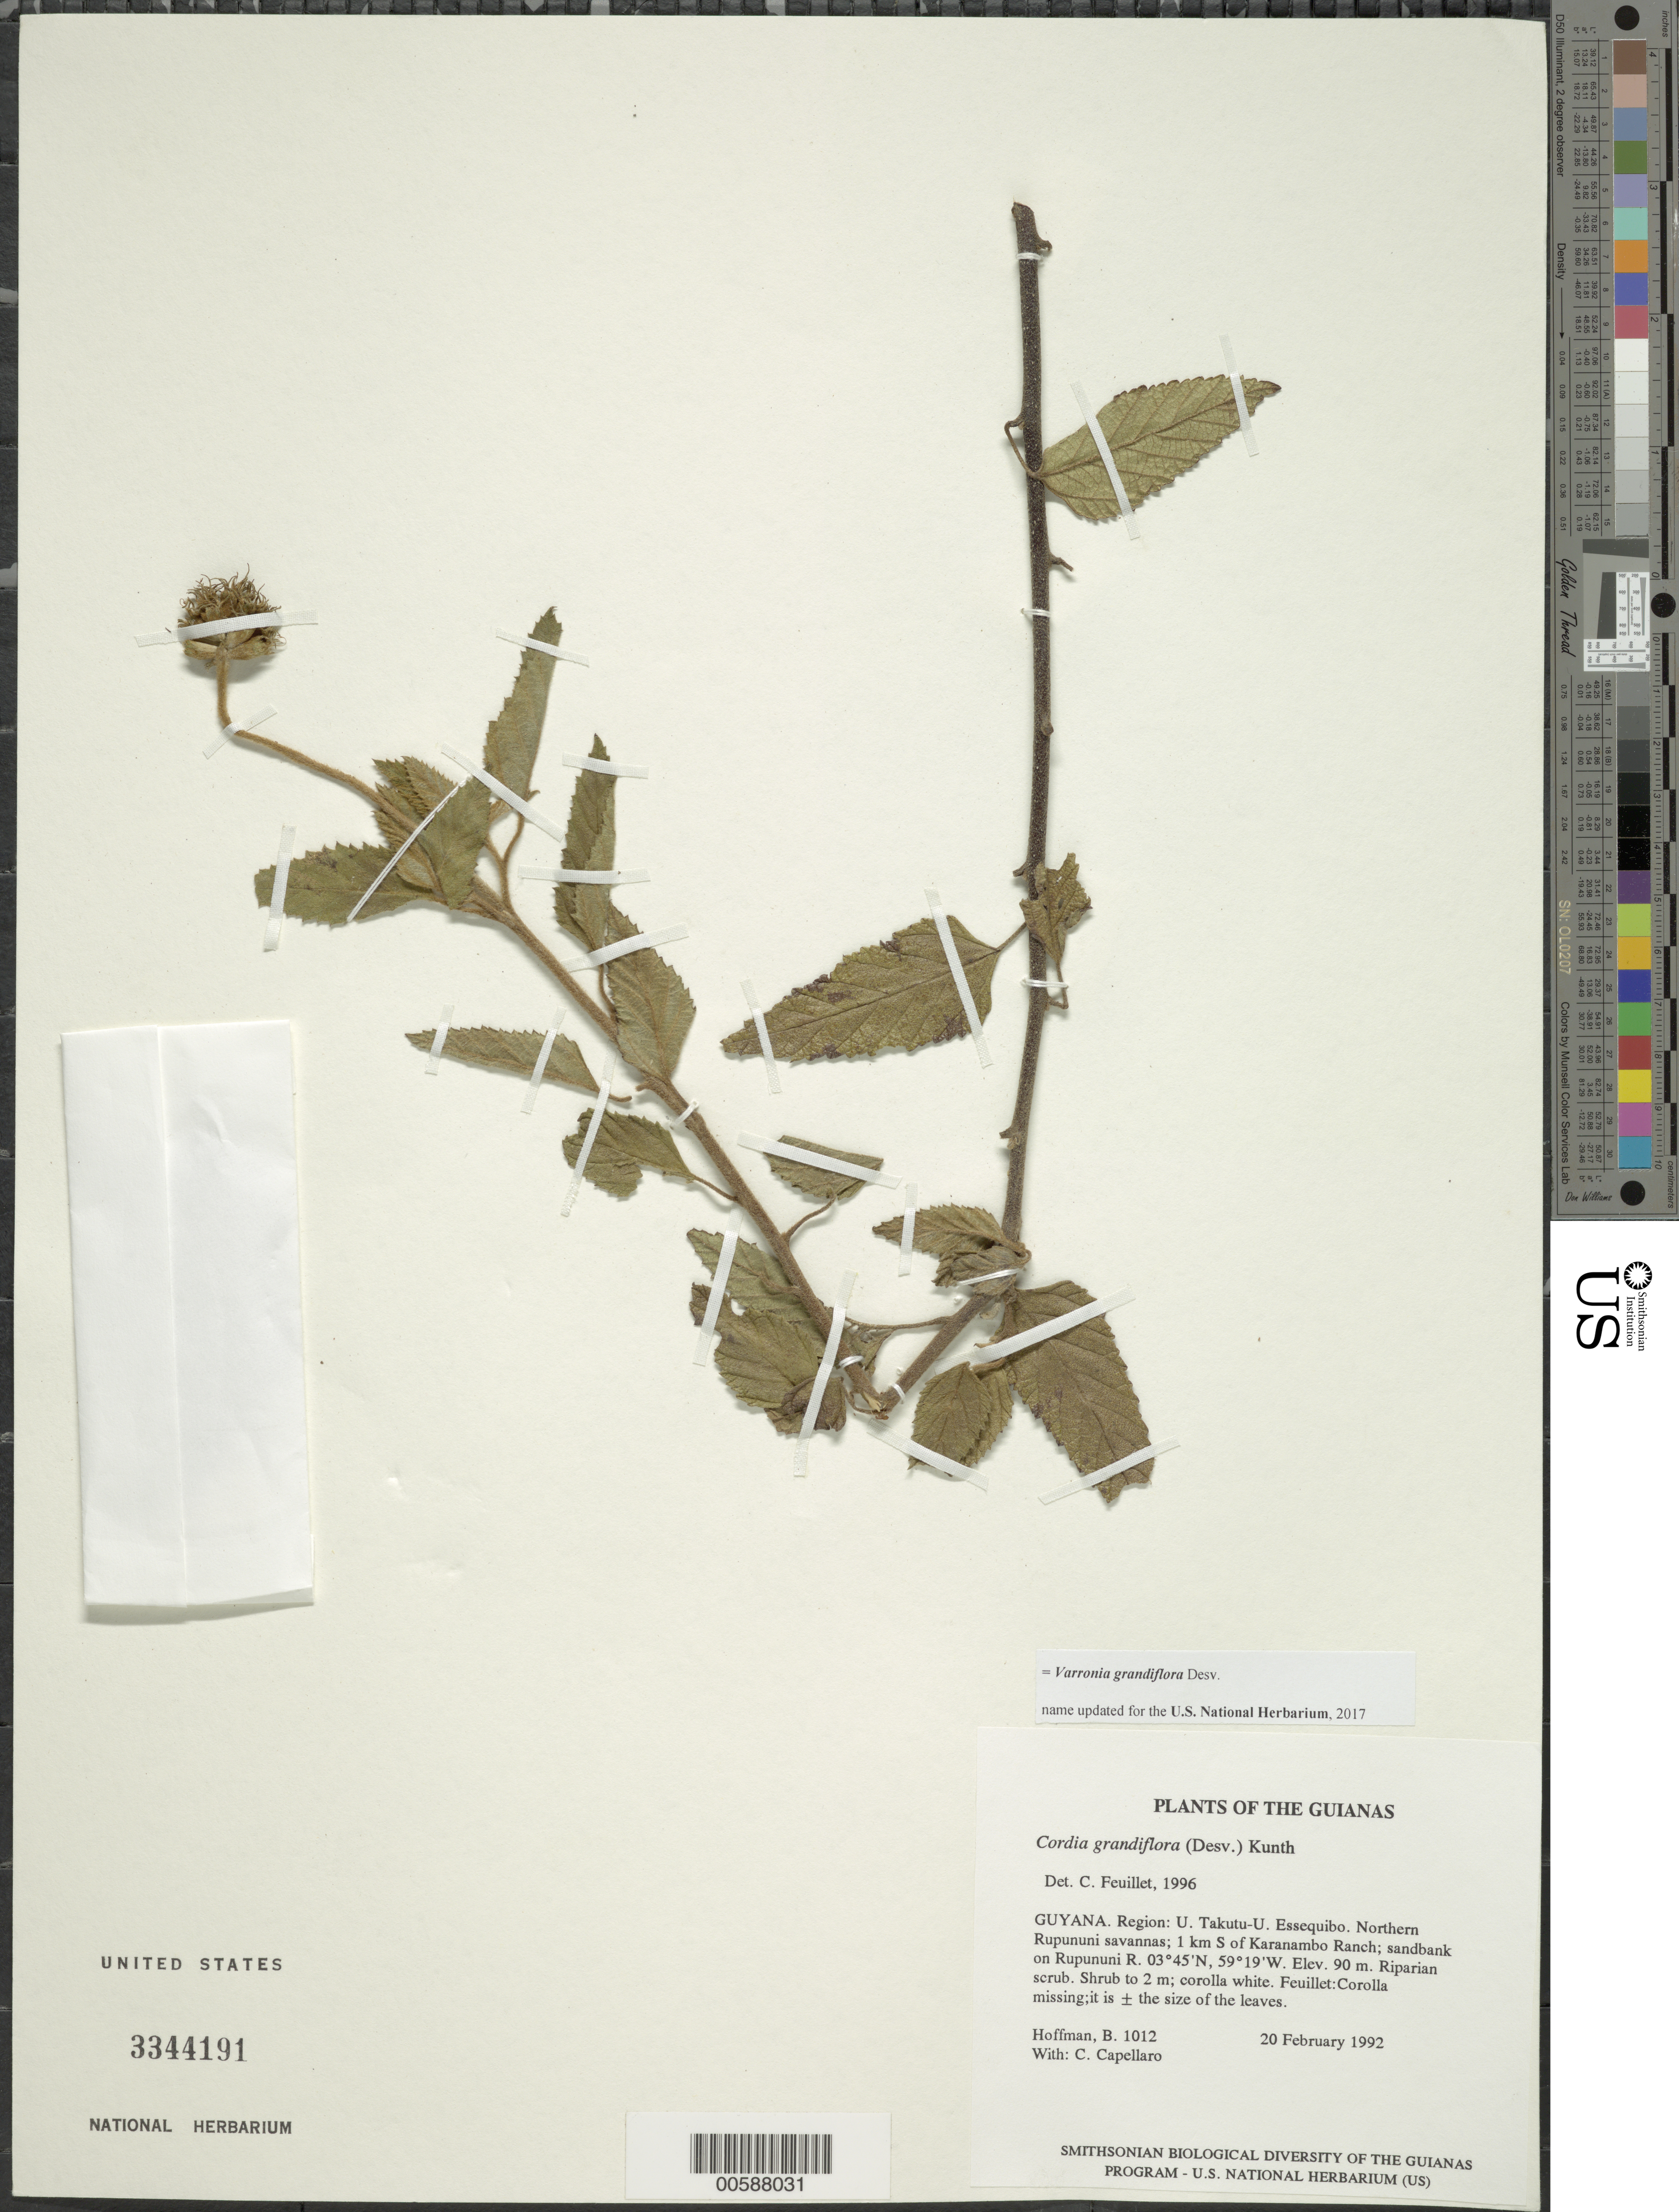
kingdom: Plantae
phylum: Tracheophyta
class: Magnoliopsida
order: Boraginales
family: Cordiaceae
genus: Cordia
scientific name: Cordia grandiflora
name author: (Desv.) Kunth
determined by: Feuillet, C.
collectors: B. Hoffman & C. Capellaro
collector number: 1012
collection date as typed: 20 February 1992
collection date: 1992-02-20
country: Guyana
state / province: U. Takutu-U. Essequibo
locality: Northern Rupununi savannas; 1 km S of Karanambo Ranch; sandbank on Rupununi River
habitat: Riparian scrub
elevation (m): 90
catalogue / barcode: US 3344191